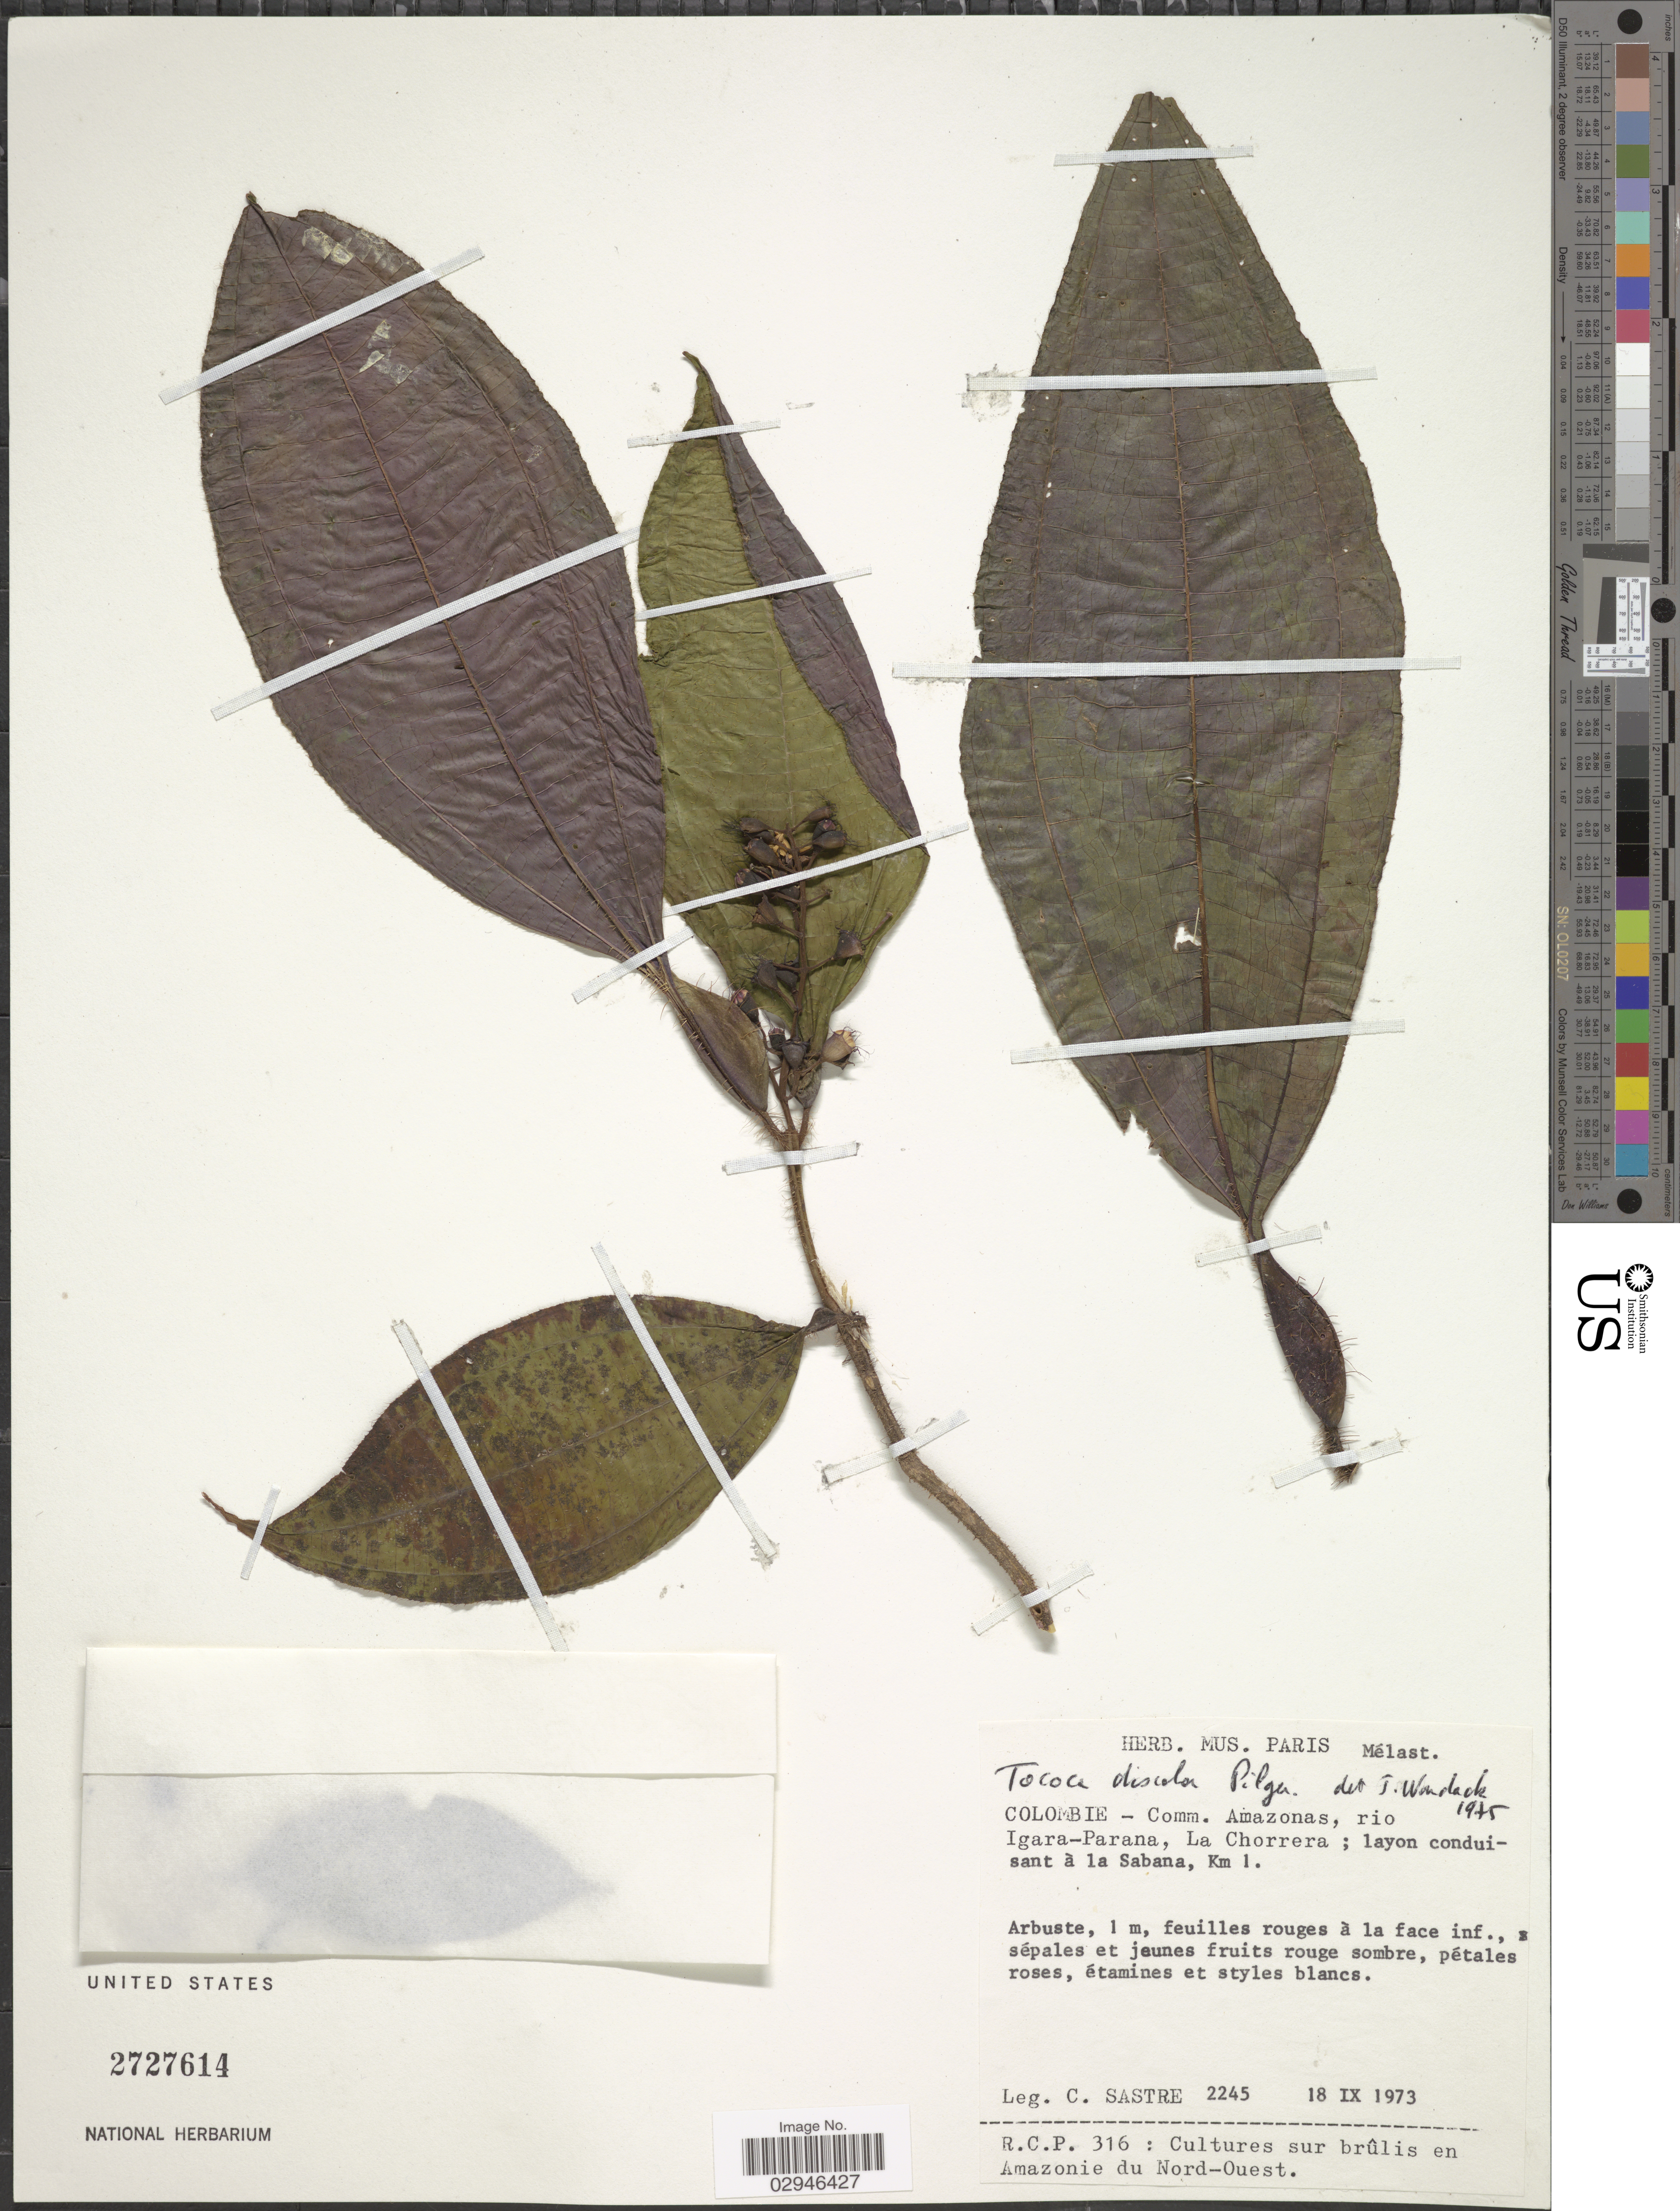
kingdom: Plantae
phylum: Tracheophyta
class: Magnoliopsida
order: Myrtales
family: Melastomataceae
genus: Tococa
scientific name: Tococa discolor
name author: Pilg.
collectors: C. Sastre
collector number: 2245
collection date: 1973-09-18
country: Colombia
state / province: Amazônas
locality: Comm. Amazonas, rio Igara-Parana, La Chorrera; layon conduisant à la Sabana, Km 1.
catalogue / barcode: US 2727614